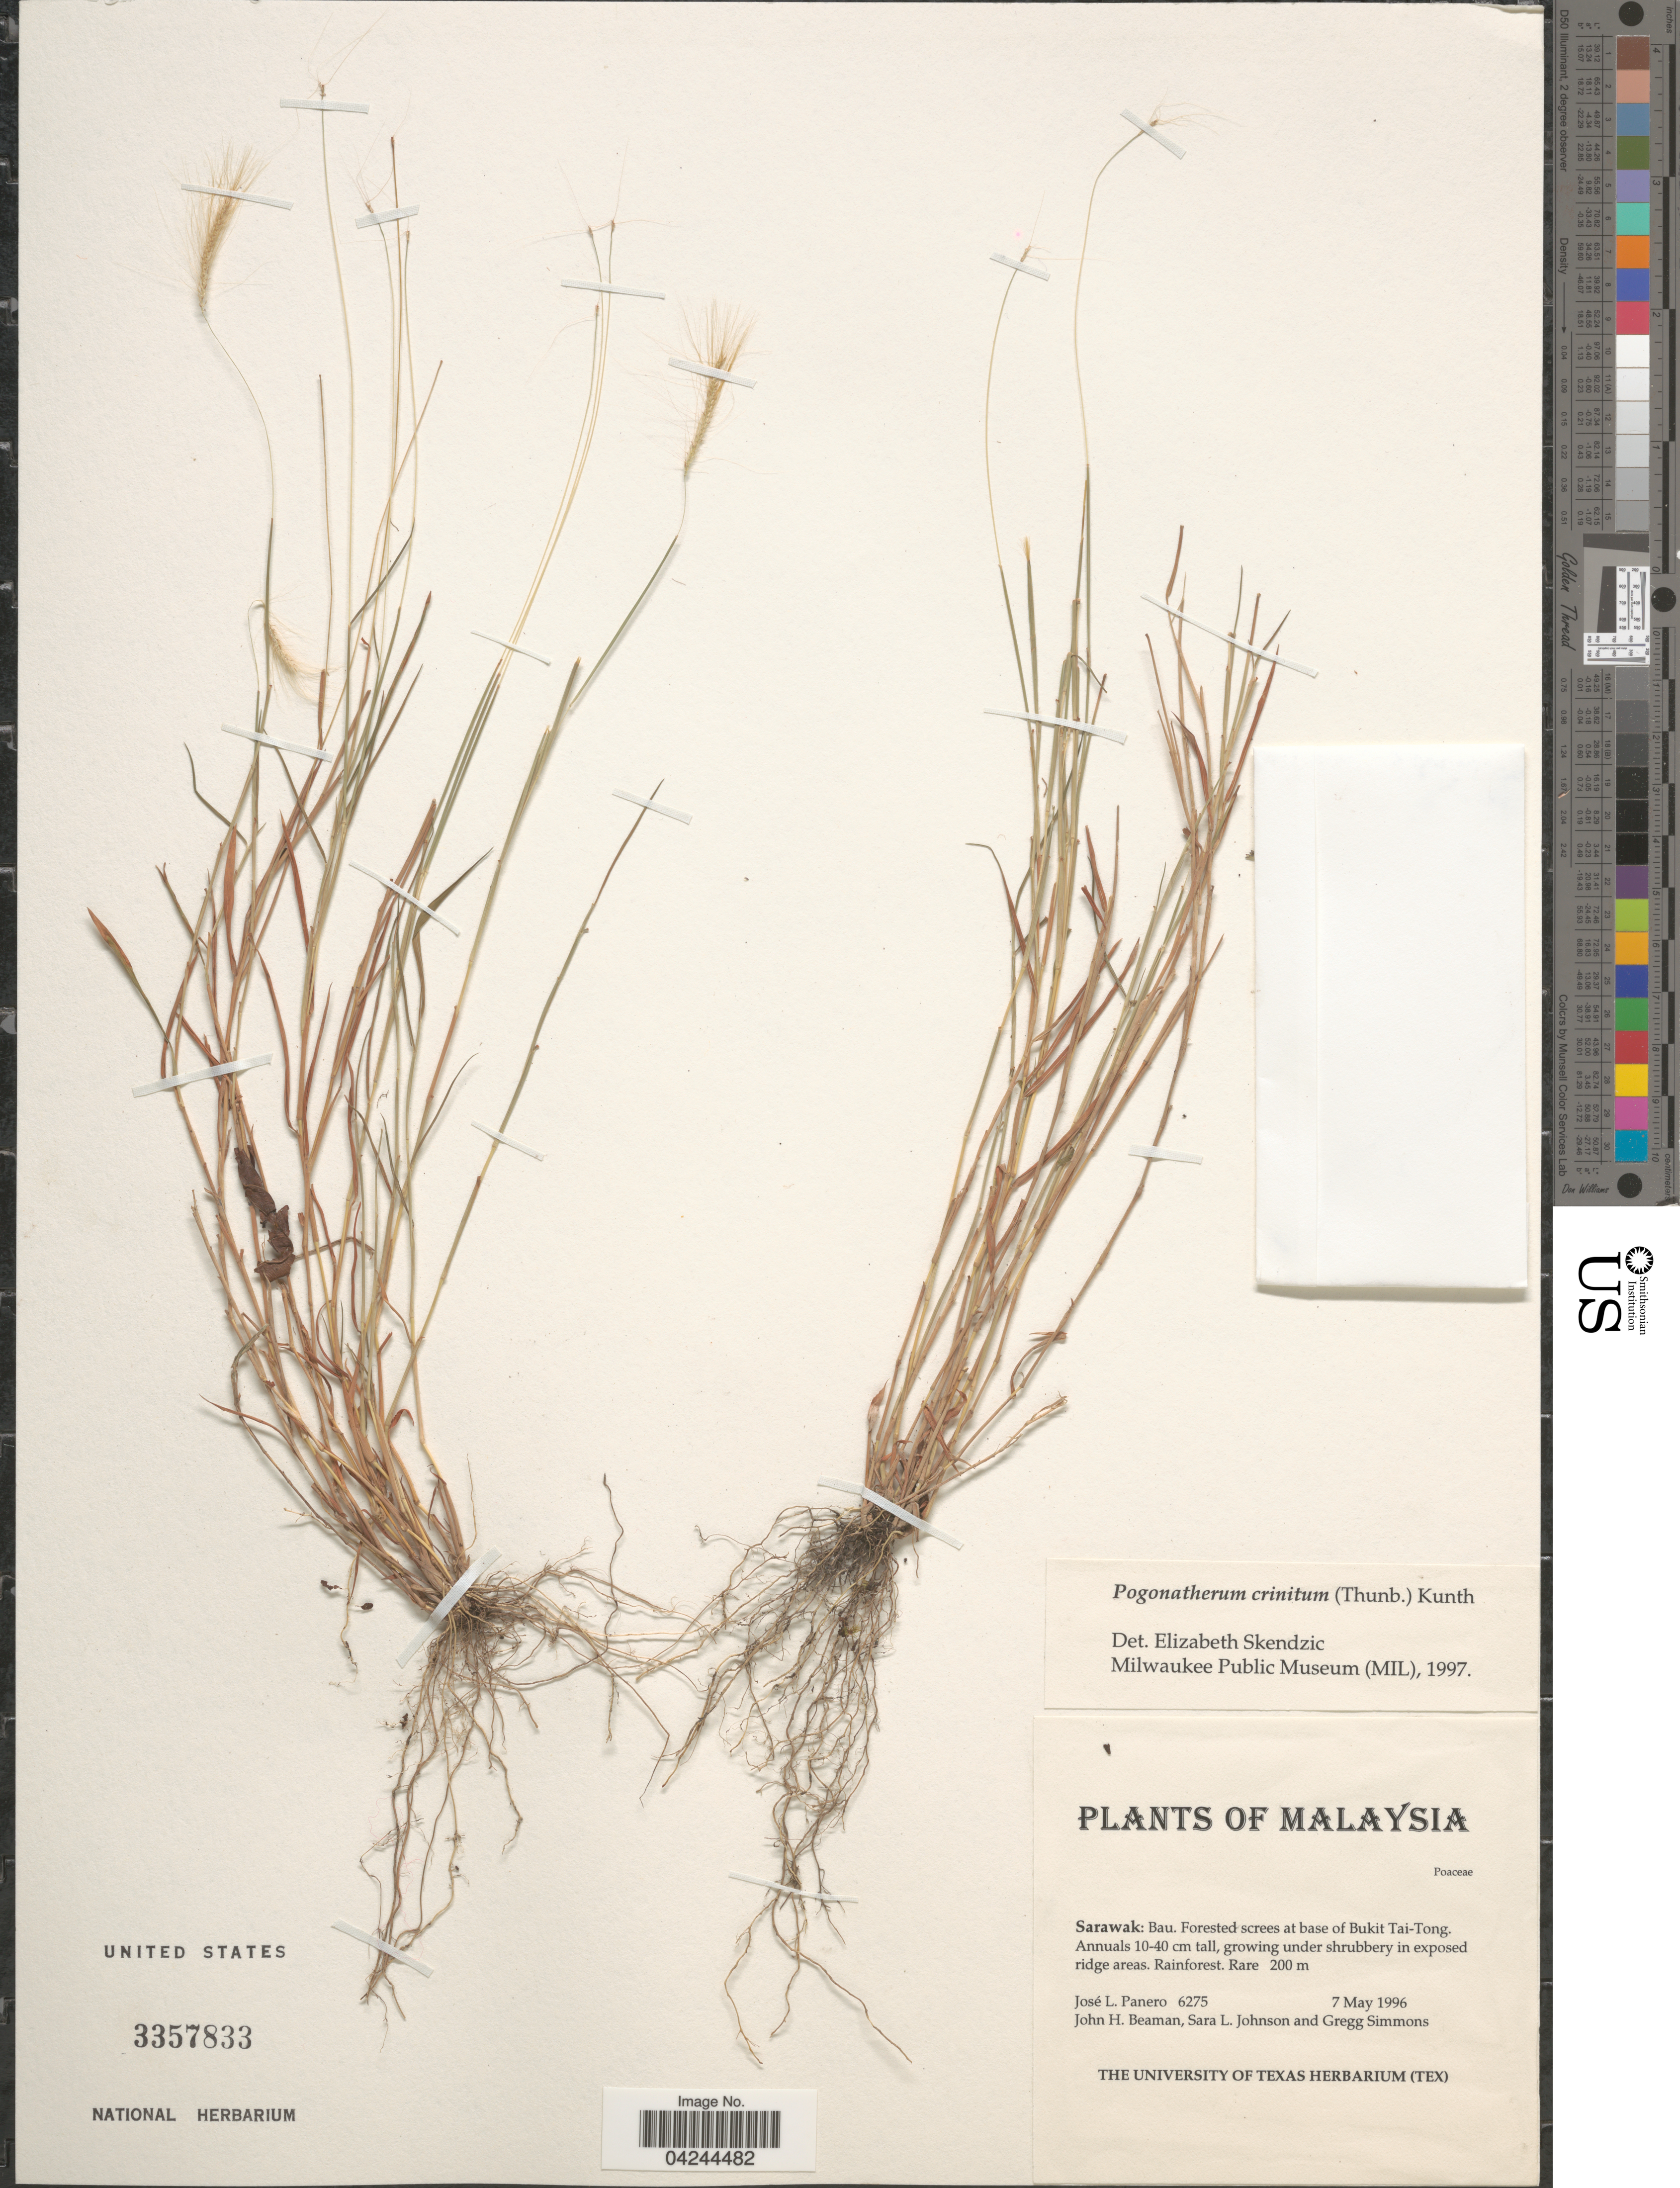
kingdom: Plantae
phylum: Tracheophyta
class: Liliopsida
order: Poales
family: Poaceae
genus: Pogonatherum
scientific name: Pogonatherum crinitum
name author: (Thunb.) Kunth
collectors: J. L. Panero, J. H. Beaman, S. Johnson & G. Simmons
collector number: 6275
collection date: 1996-05-07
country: Malaysia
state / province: Sarawak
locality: Bau. Forested screes at base of Bukit Tai-Tong.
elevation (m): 200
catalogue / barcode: US 3357833